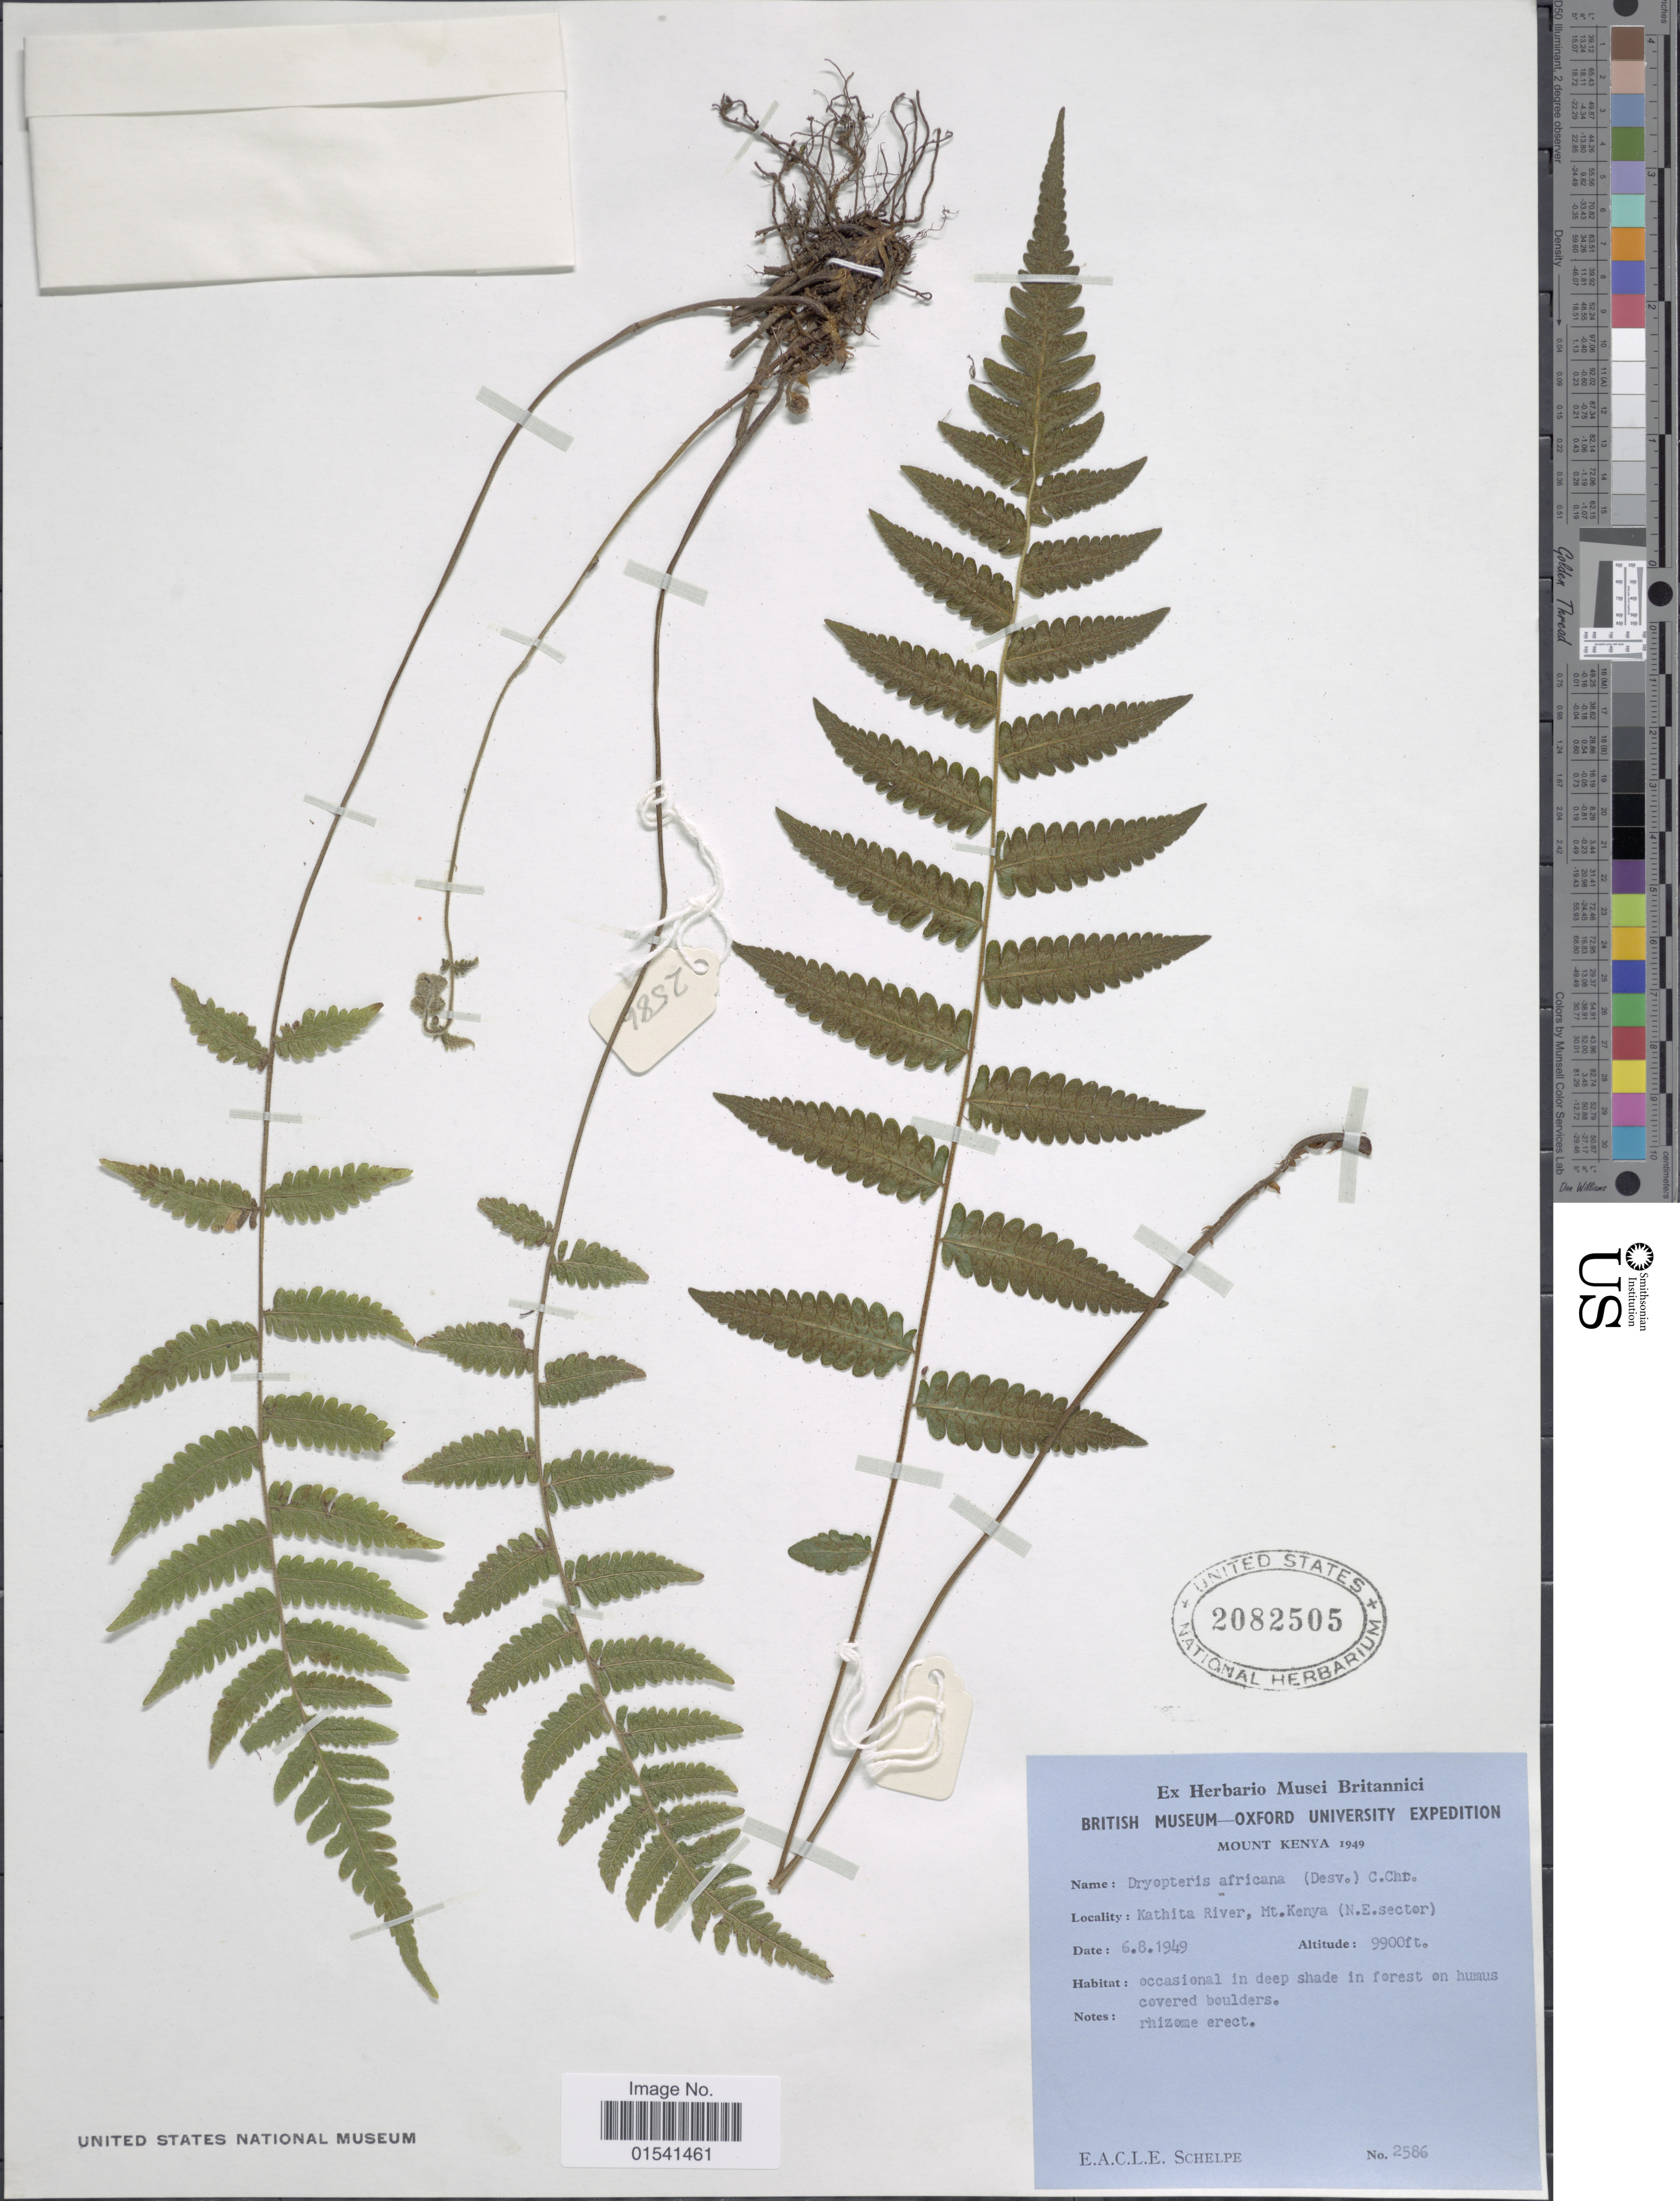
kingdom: Plantae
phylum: Tracheophyta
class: Polypodiopsida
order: Polypodiales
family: Thelypteridaceae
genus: Stegnogramma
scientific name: Stegnogramma pozoi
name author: (Lag.) K. Iwats.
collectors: E. A. C. L. E. Schelpe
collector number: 2586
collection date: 1949-08-06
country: Kenya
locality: Mount Kenya, Kathita River, Mt Kenya (N.E. Sector)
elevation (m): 3018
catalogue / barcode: US 2082505